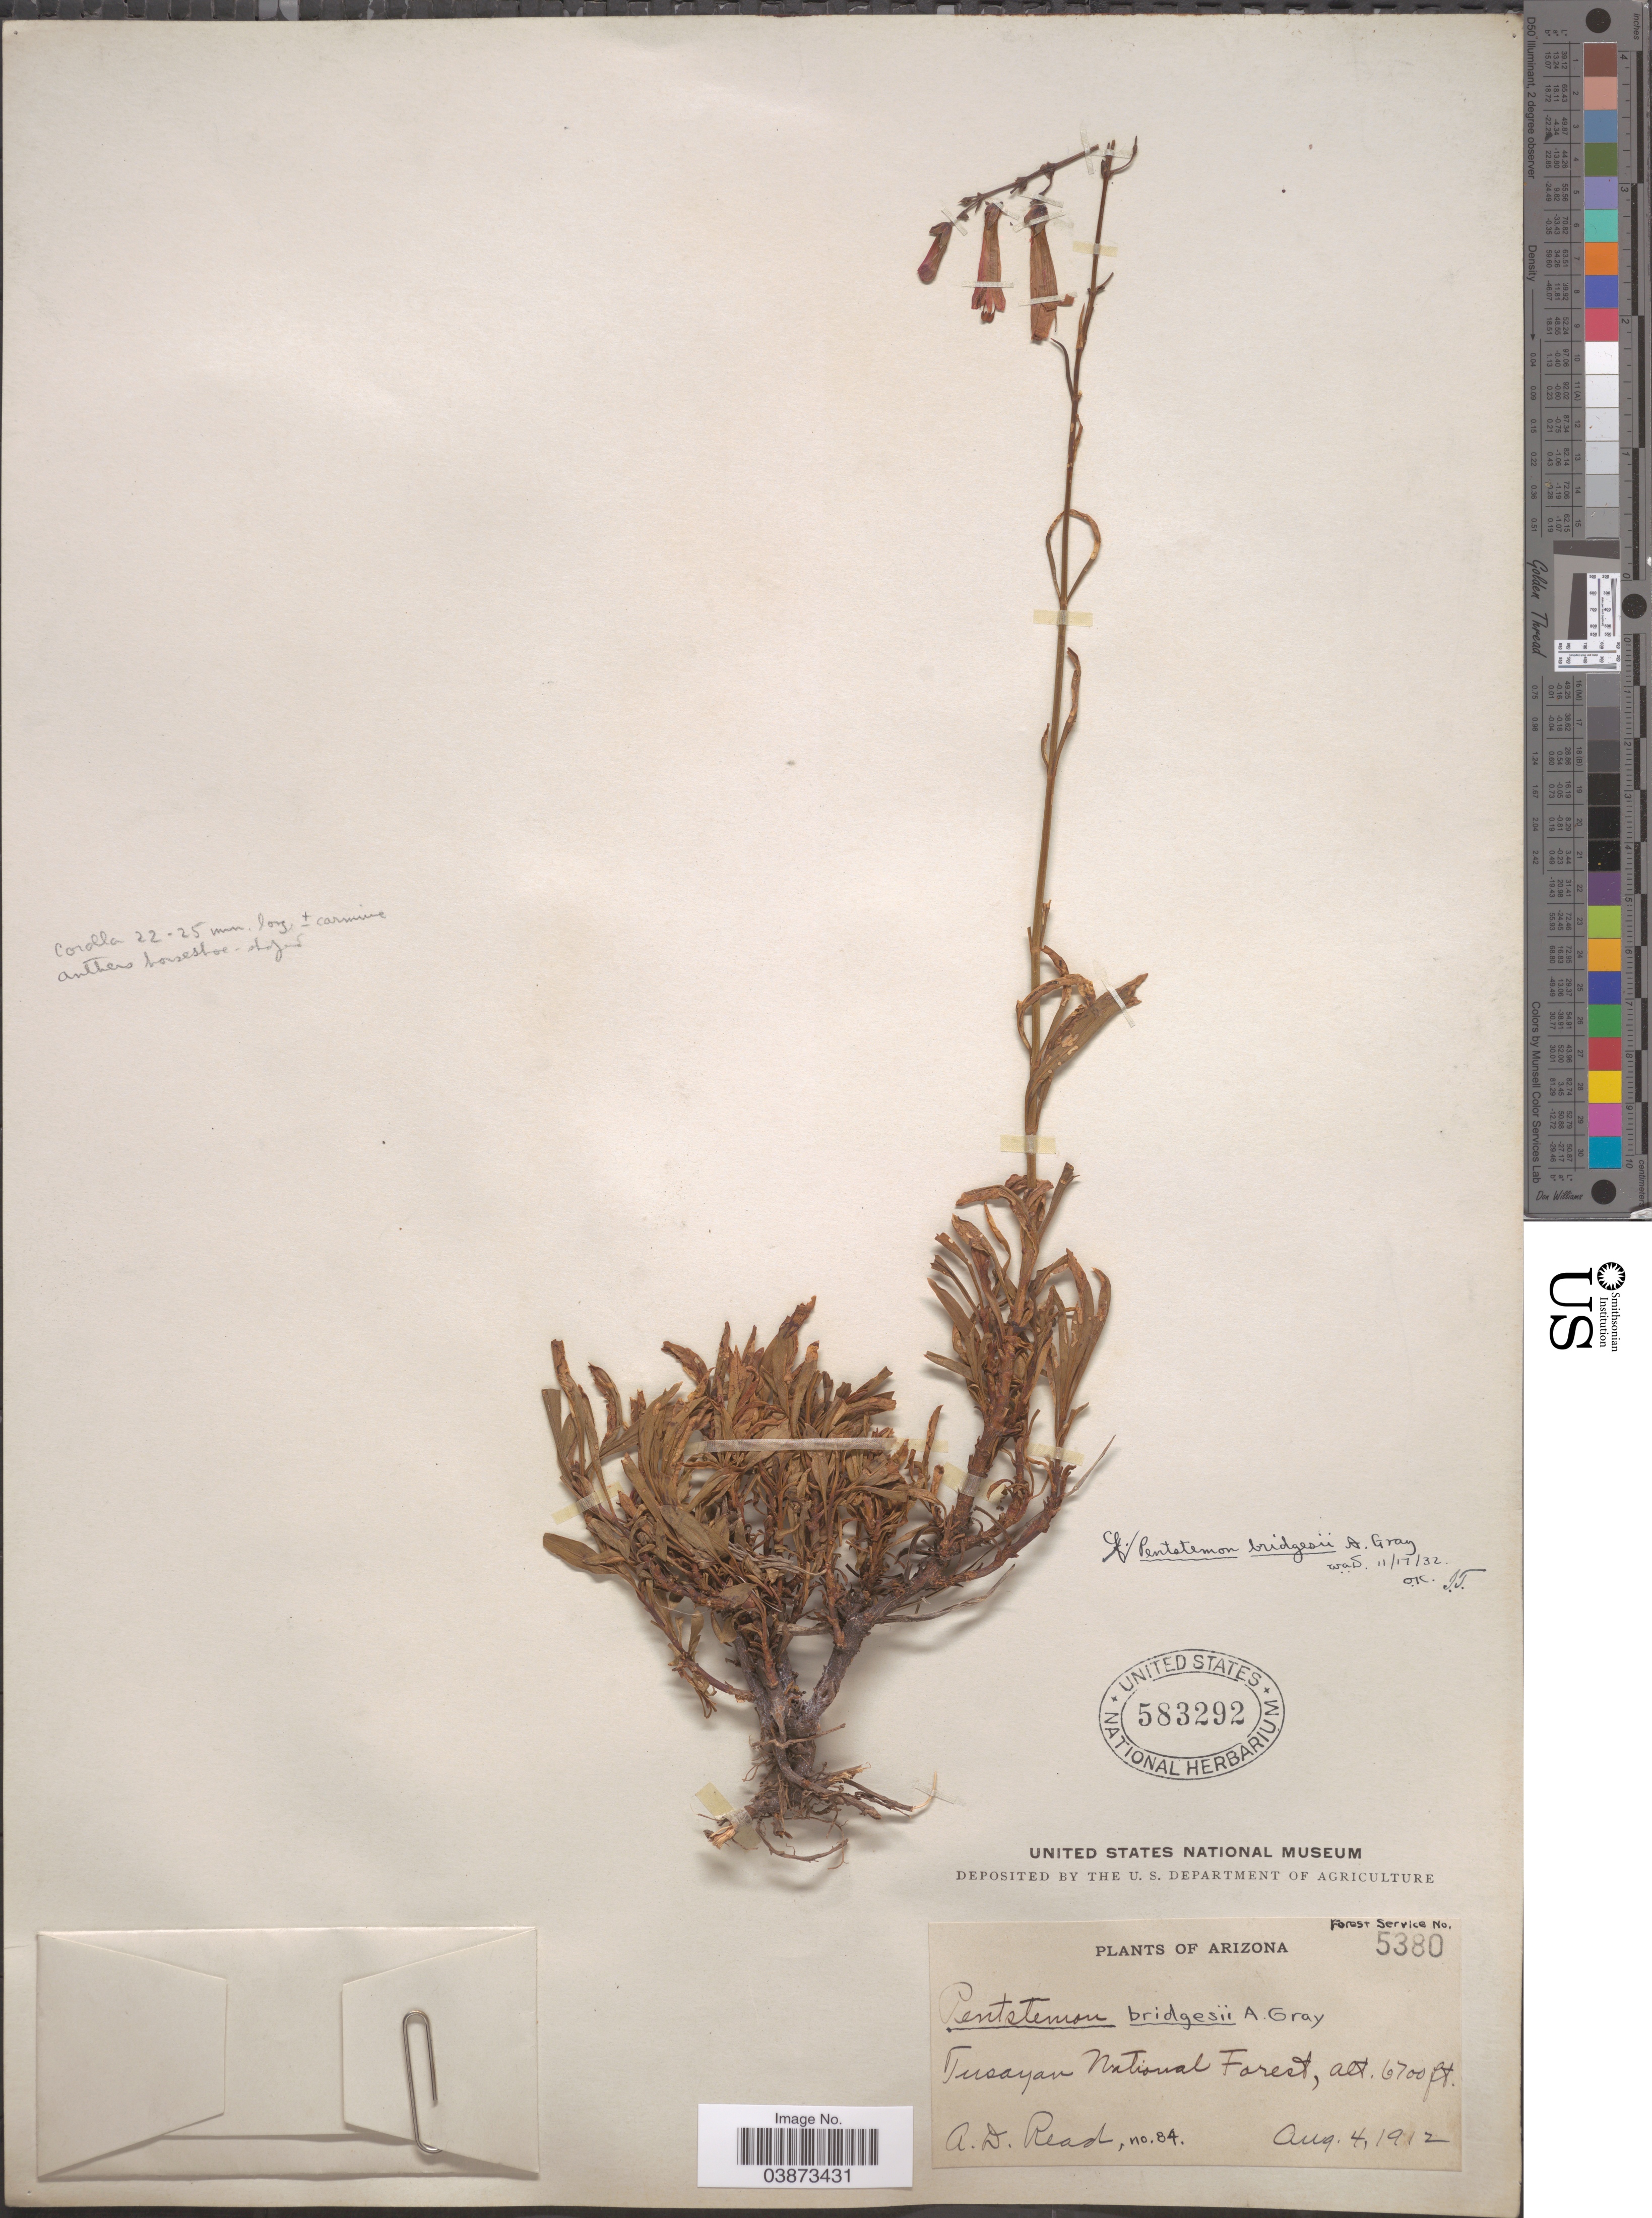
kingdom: Plantae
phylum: Tracheophyta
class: Magnoliopsida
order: Lamiales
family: Plantaginaceae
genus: Penstemon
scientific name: Penstemon bridgesii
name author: A. Gray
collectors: A. D. Read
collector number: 5380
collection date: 1912-08-04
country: United States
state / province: Arizona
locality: Tusayan National Forest.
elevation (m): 2042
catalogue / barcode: US 583292